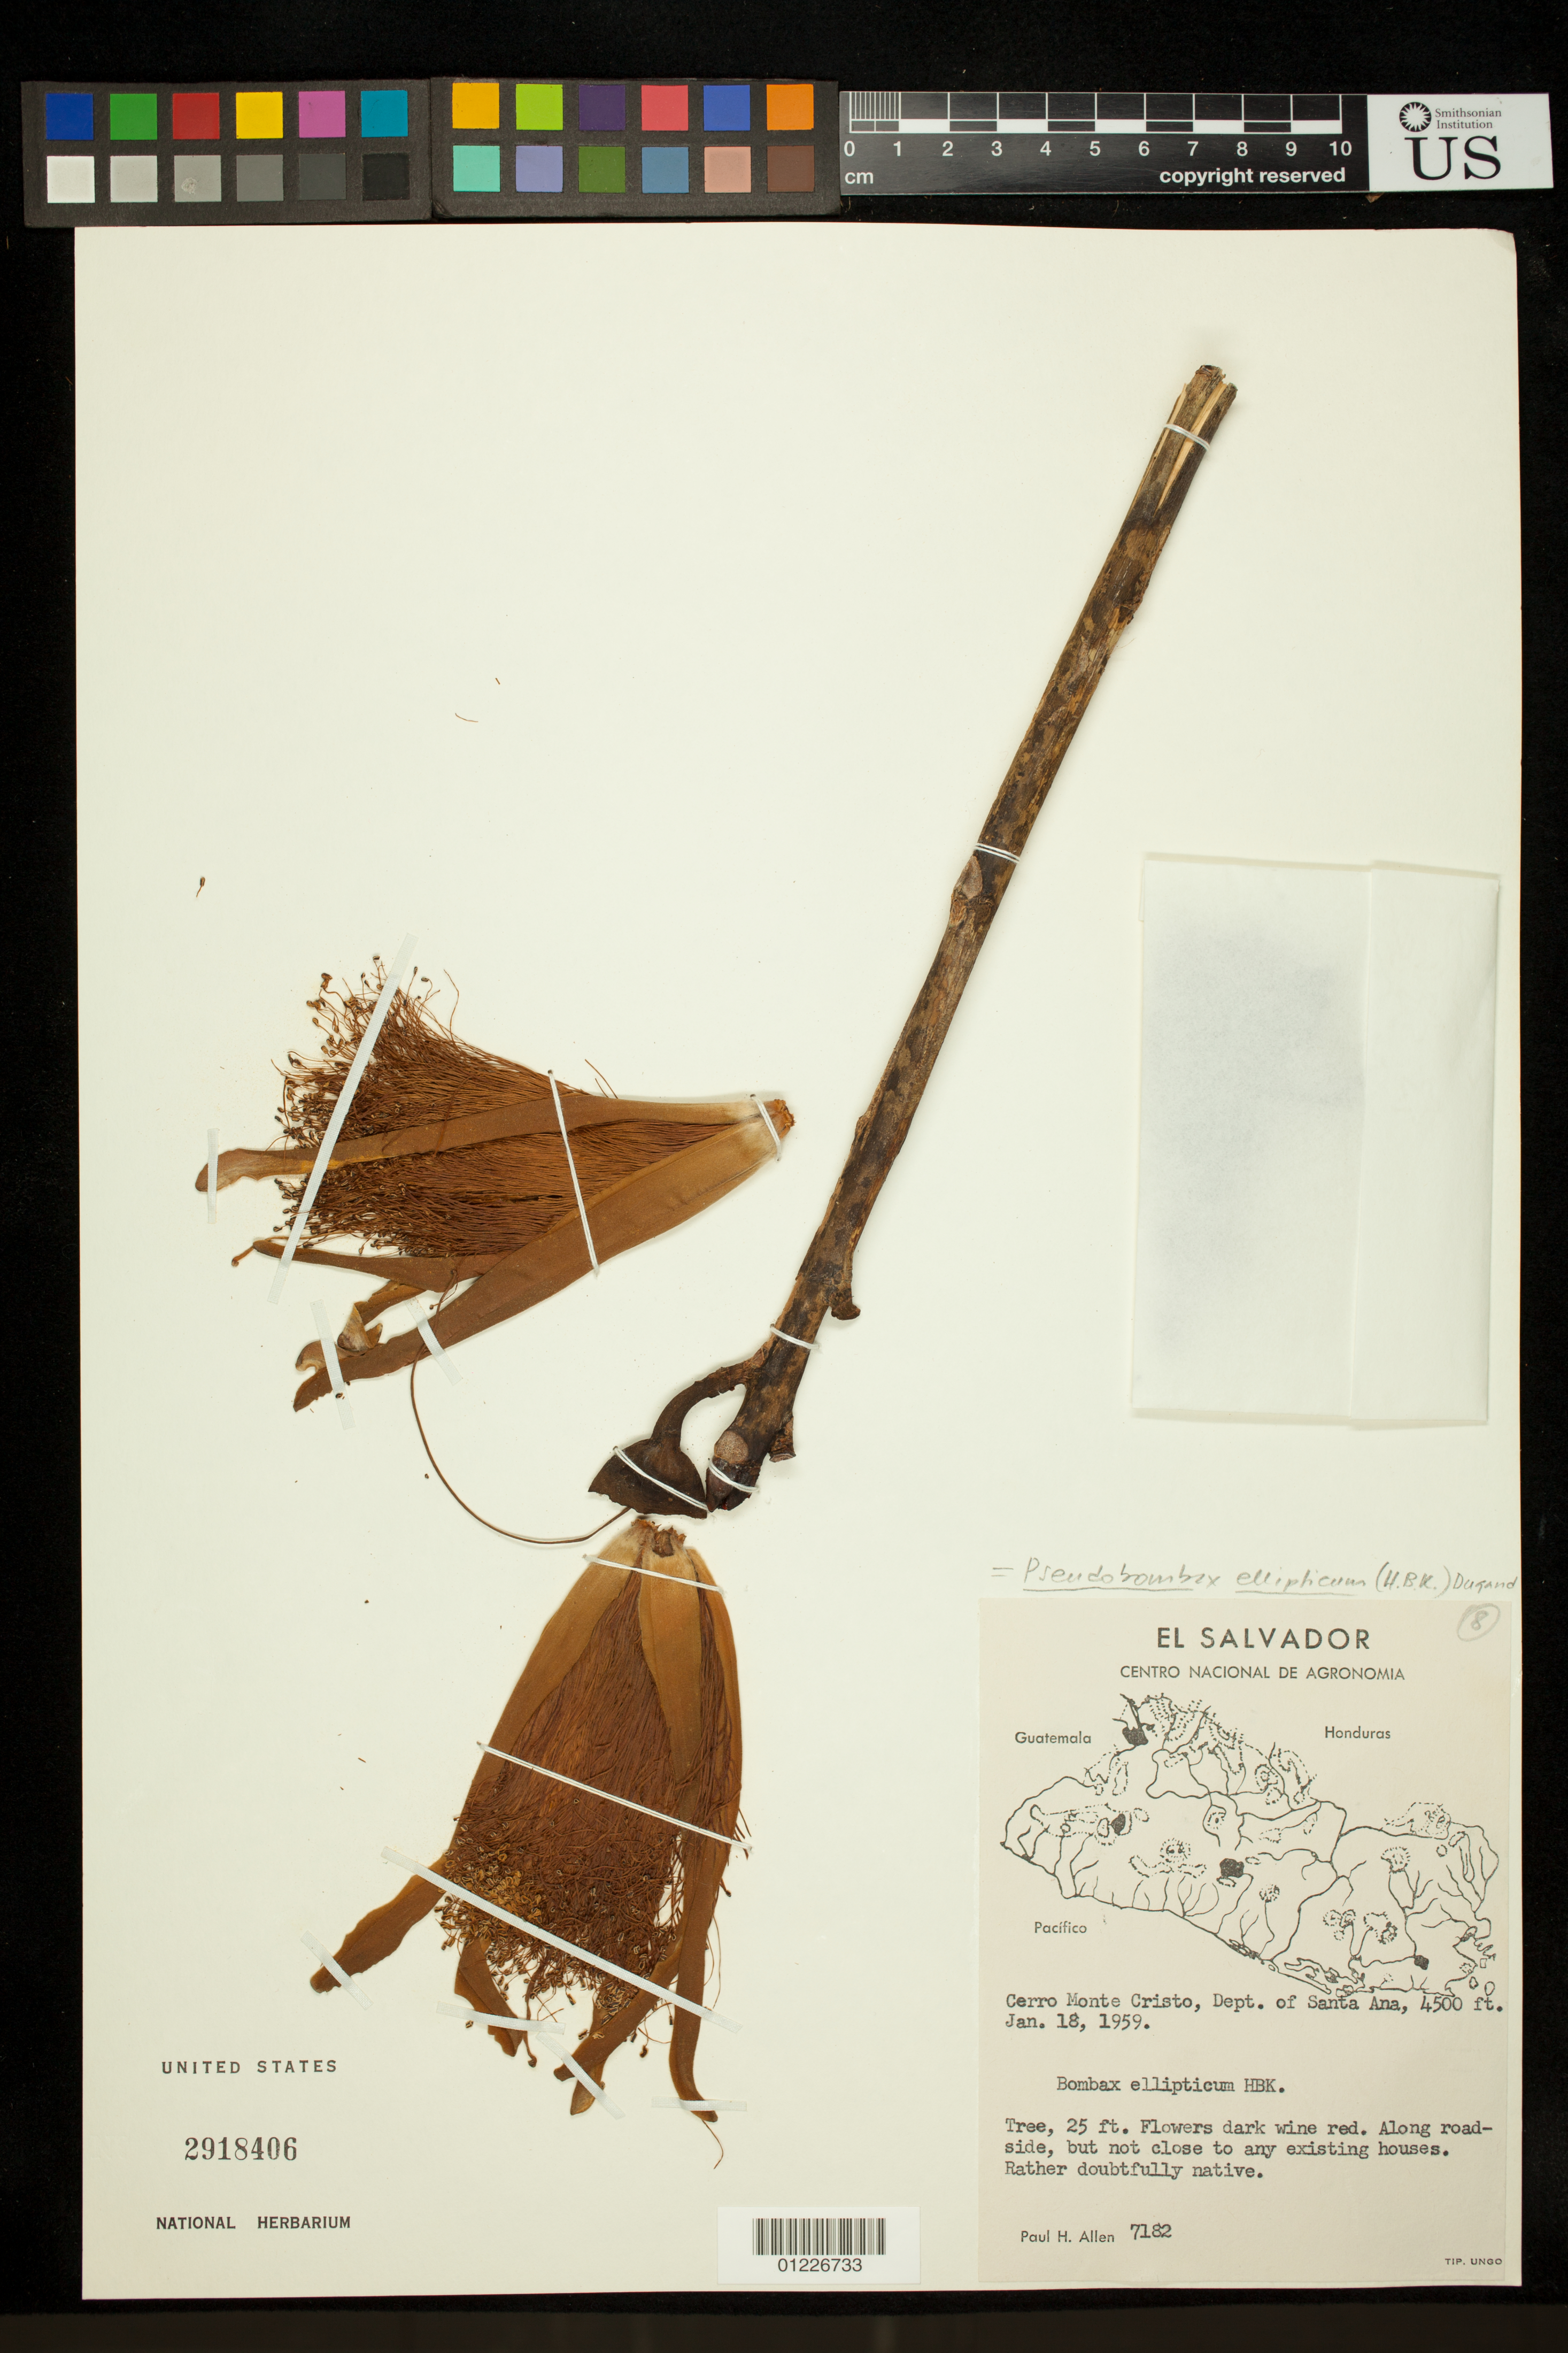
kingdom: Plantae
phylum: Tracheophyta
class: Magnoliopsida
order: Malvales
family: Malvaceae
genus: Pseudobombax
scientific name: Pseudobombax ellipticum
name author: (Kunth) Dugand G.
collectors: P. H. Allen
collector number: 7182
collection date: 1959-01-18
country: El Salvador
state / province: Santa Ana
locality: Cerro Monte Cristo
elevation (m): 1372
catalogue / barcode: US 2918406